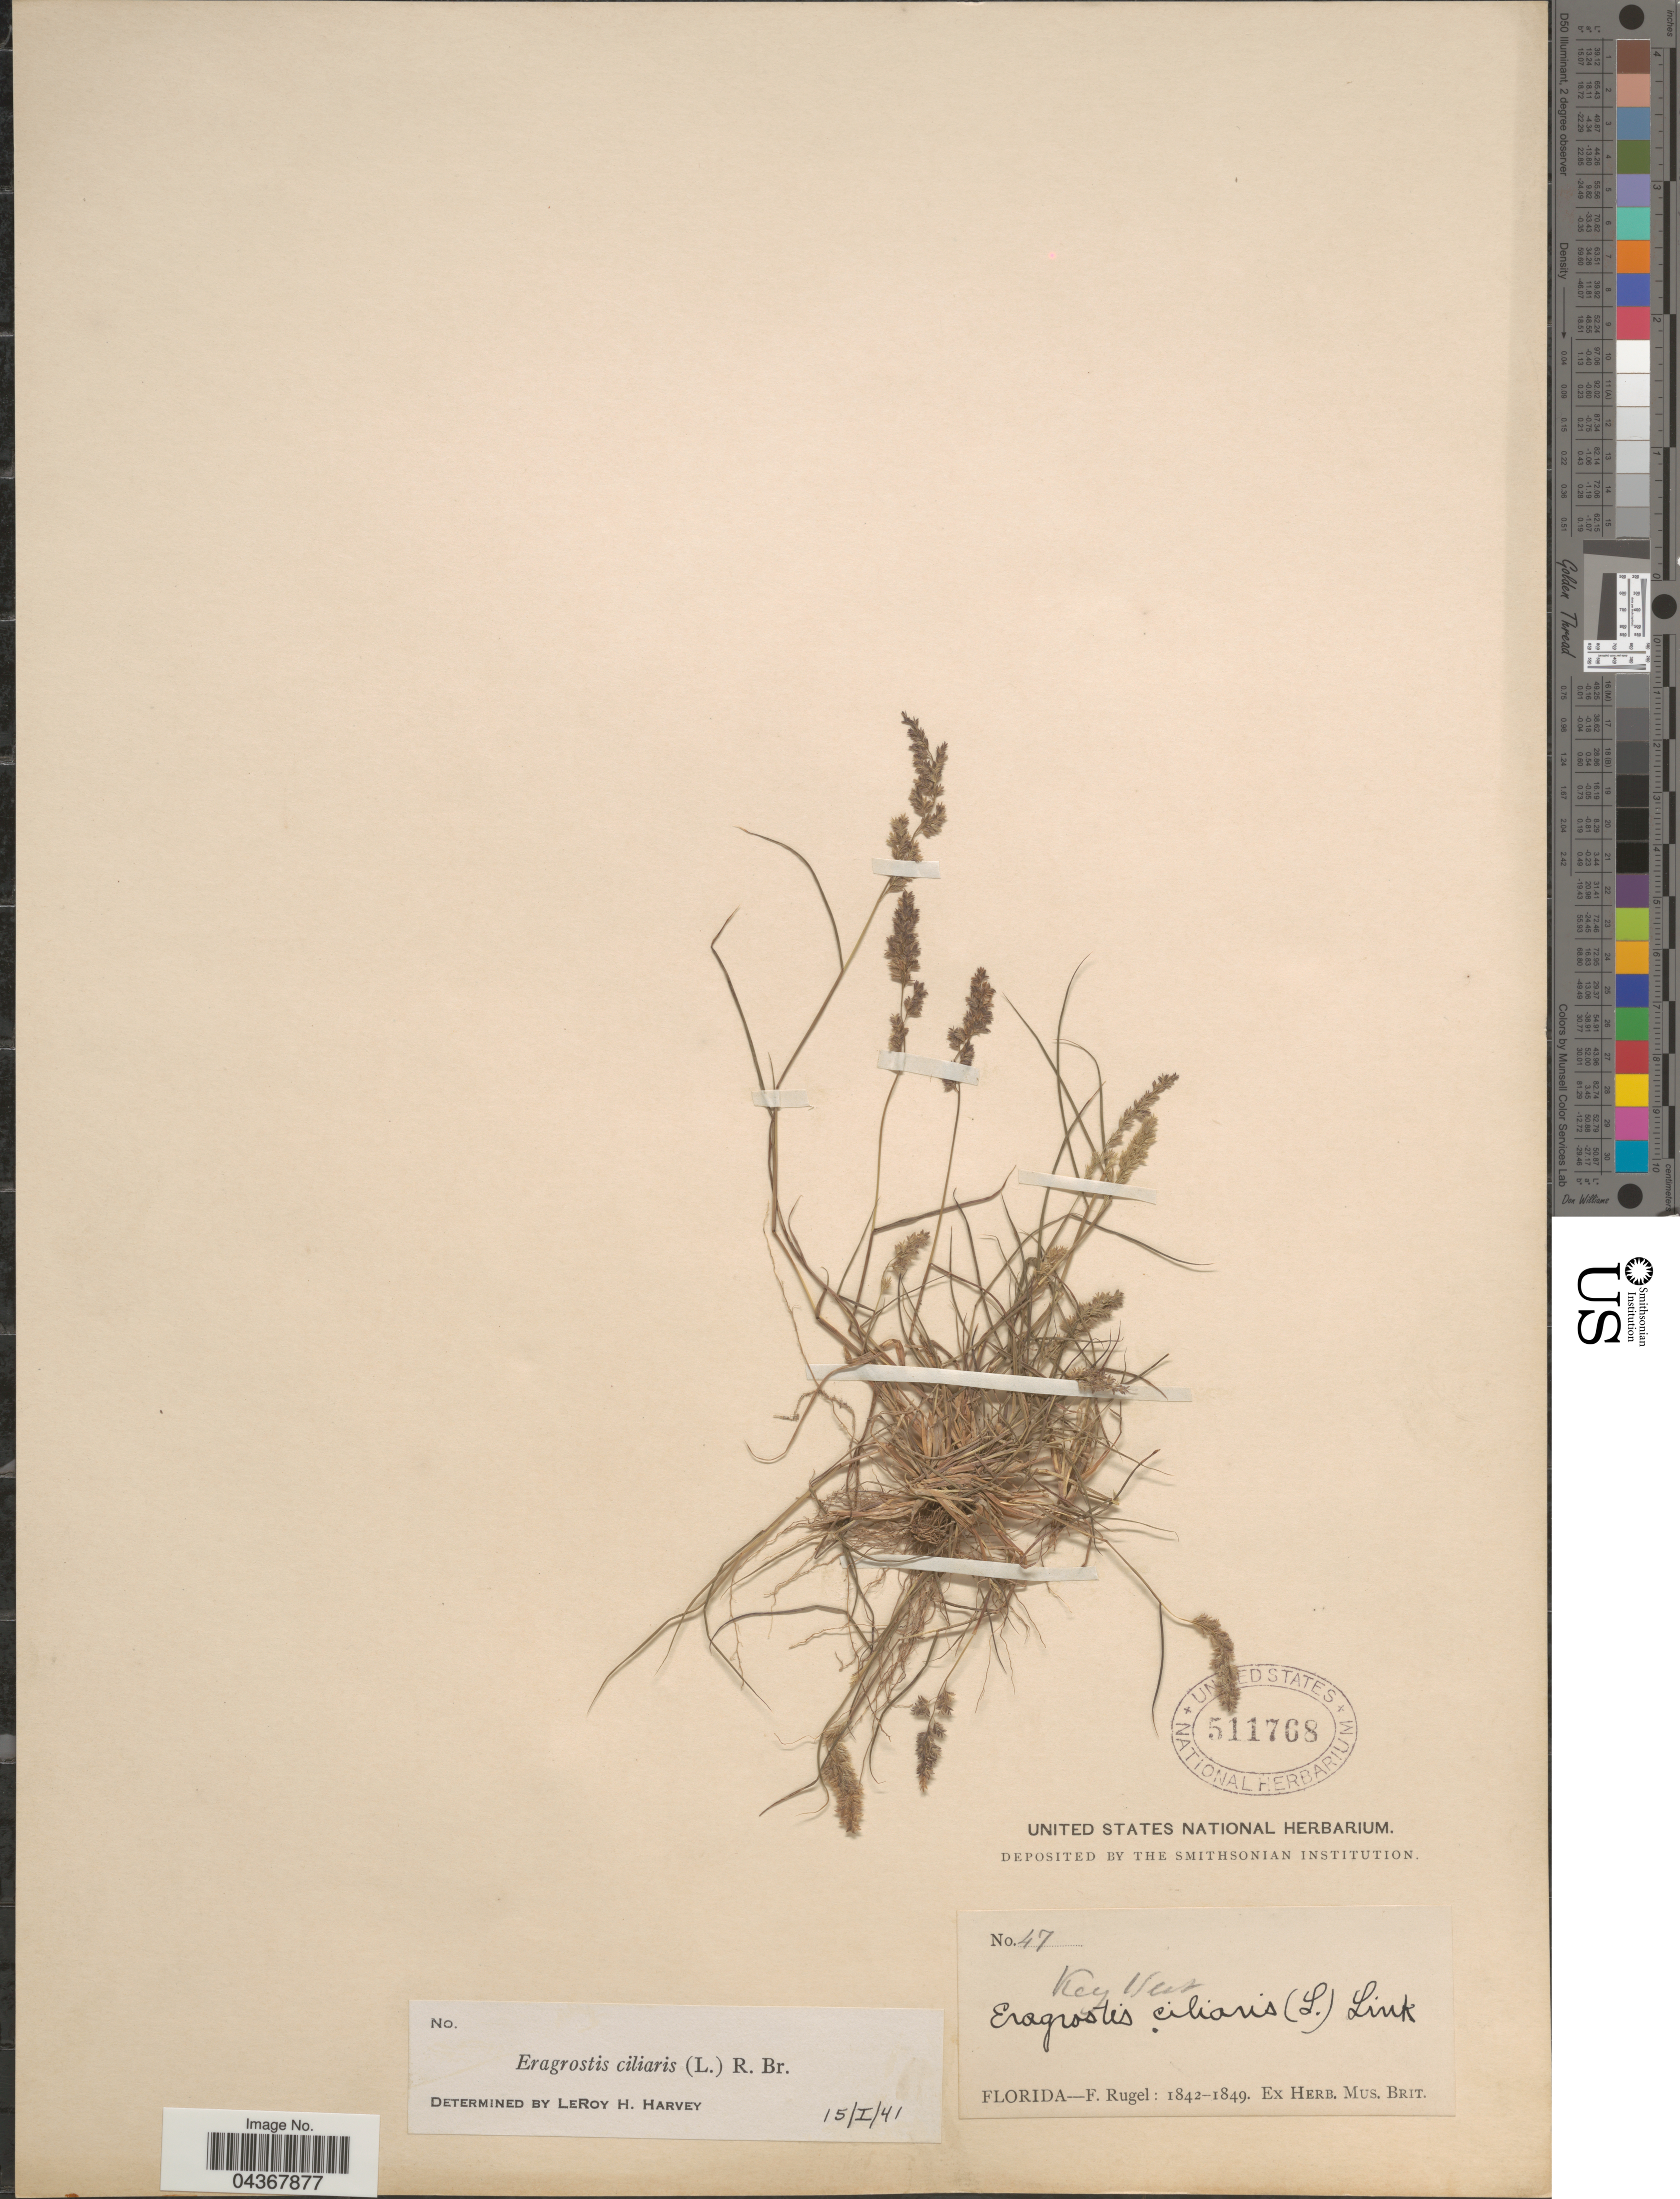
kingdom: Plantae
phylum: Tracheophyta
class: Liliopsida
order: Poales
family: Poaceae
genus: Eragrostis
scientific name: Eragrostis ciliaris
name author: (L.) R. Br.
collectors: F. Rugel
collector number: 47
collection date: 1842/1849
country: United States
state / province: Florida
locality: Key West.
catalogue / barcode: US 511768